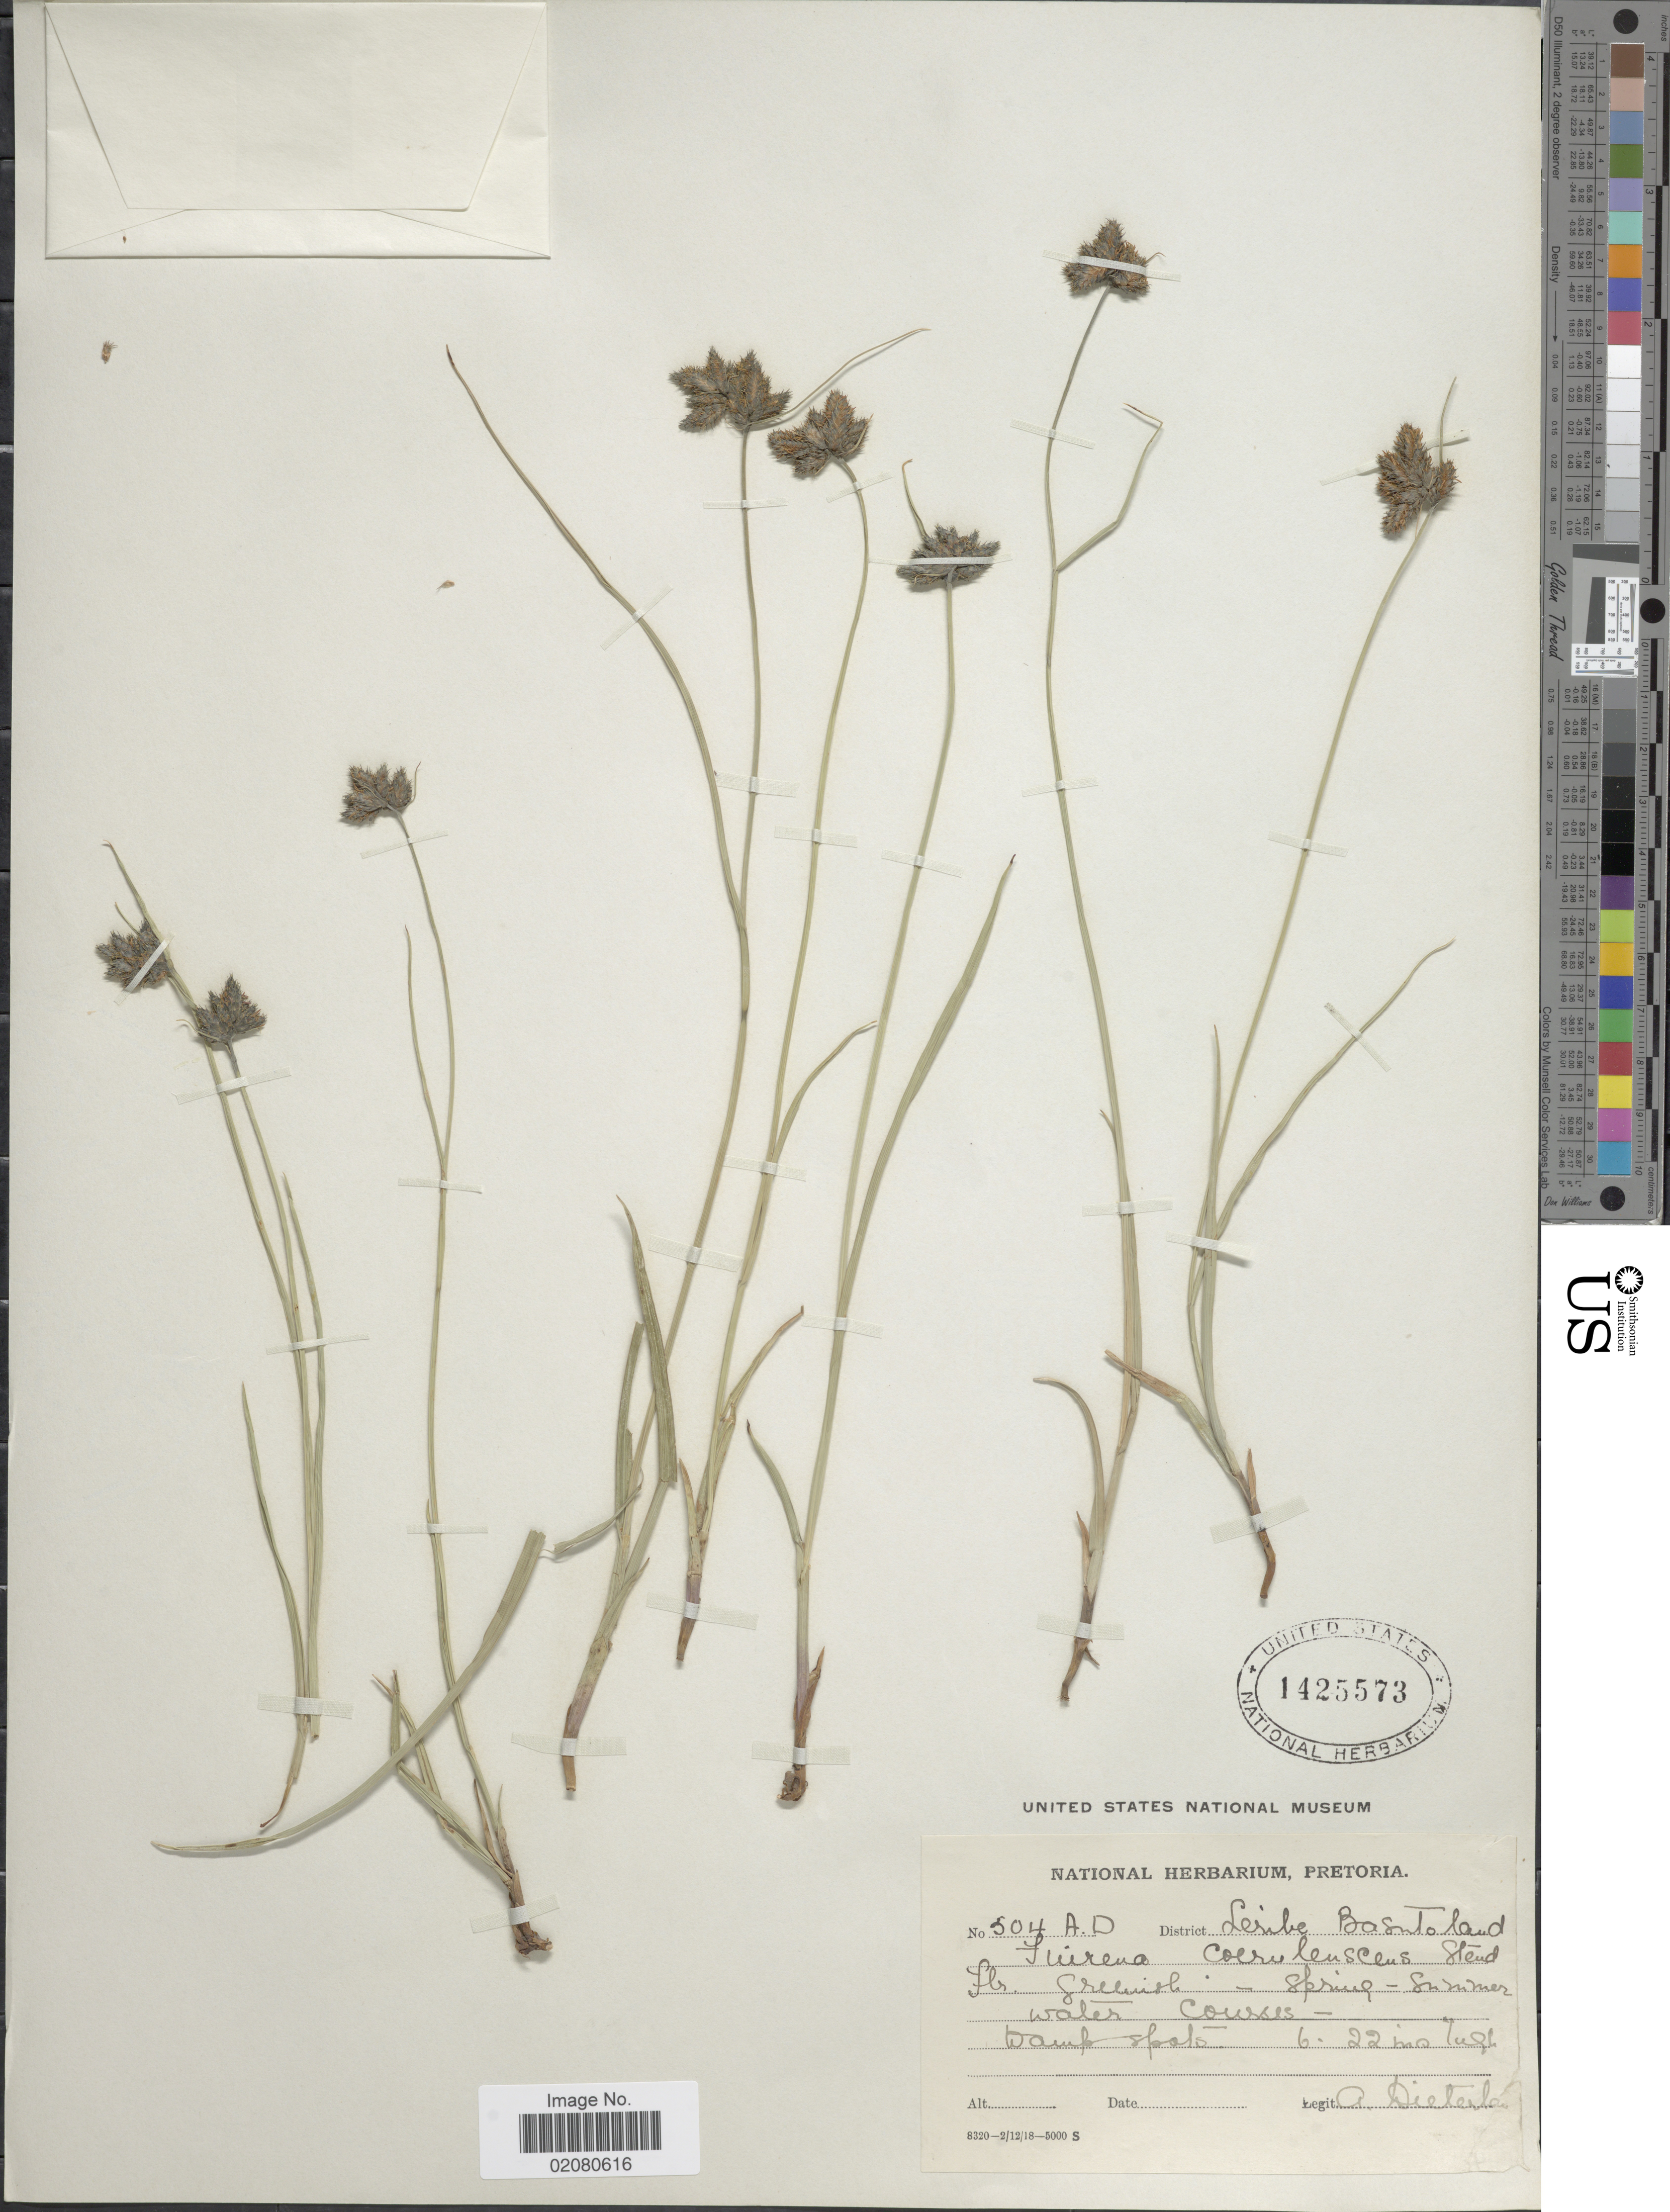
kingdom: Plantae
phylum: Tracheophyta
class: Liliopsida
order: Poales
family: Cyperaceae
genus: Fuirena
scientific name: Fuirena coerulescens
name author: Steud.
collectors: A. Dieterlen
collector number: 504AD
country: Lesotho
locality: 2080616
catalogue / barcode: US 1425573